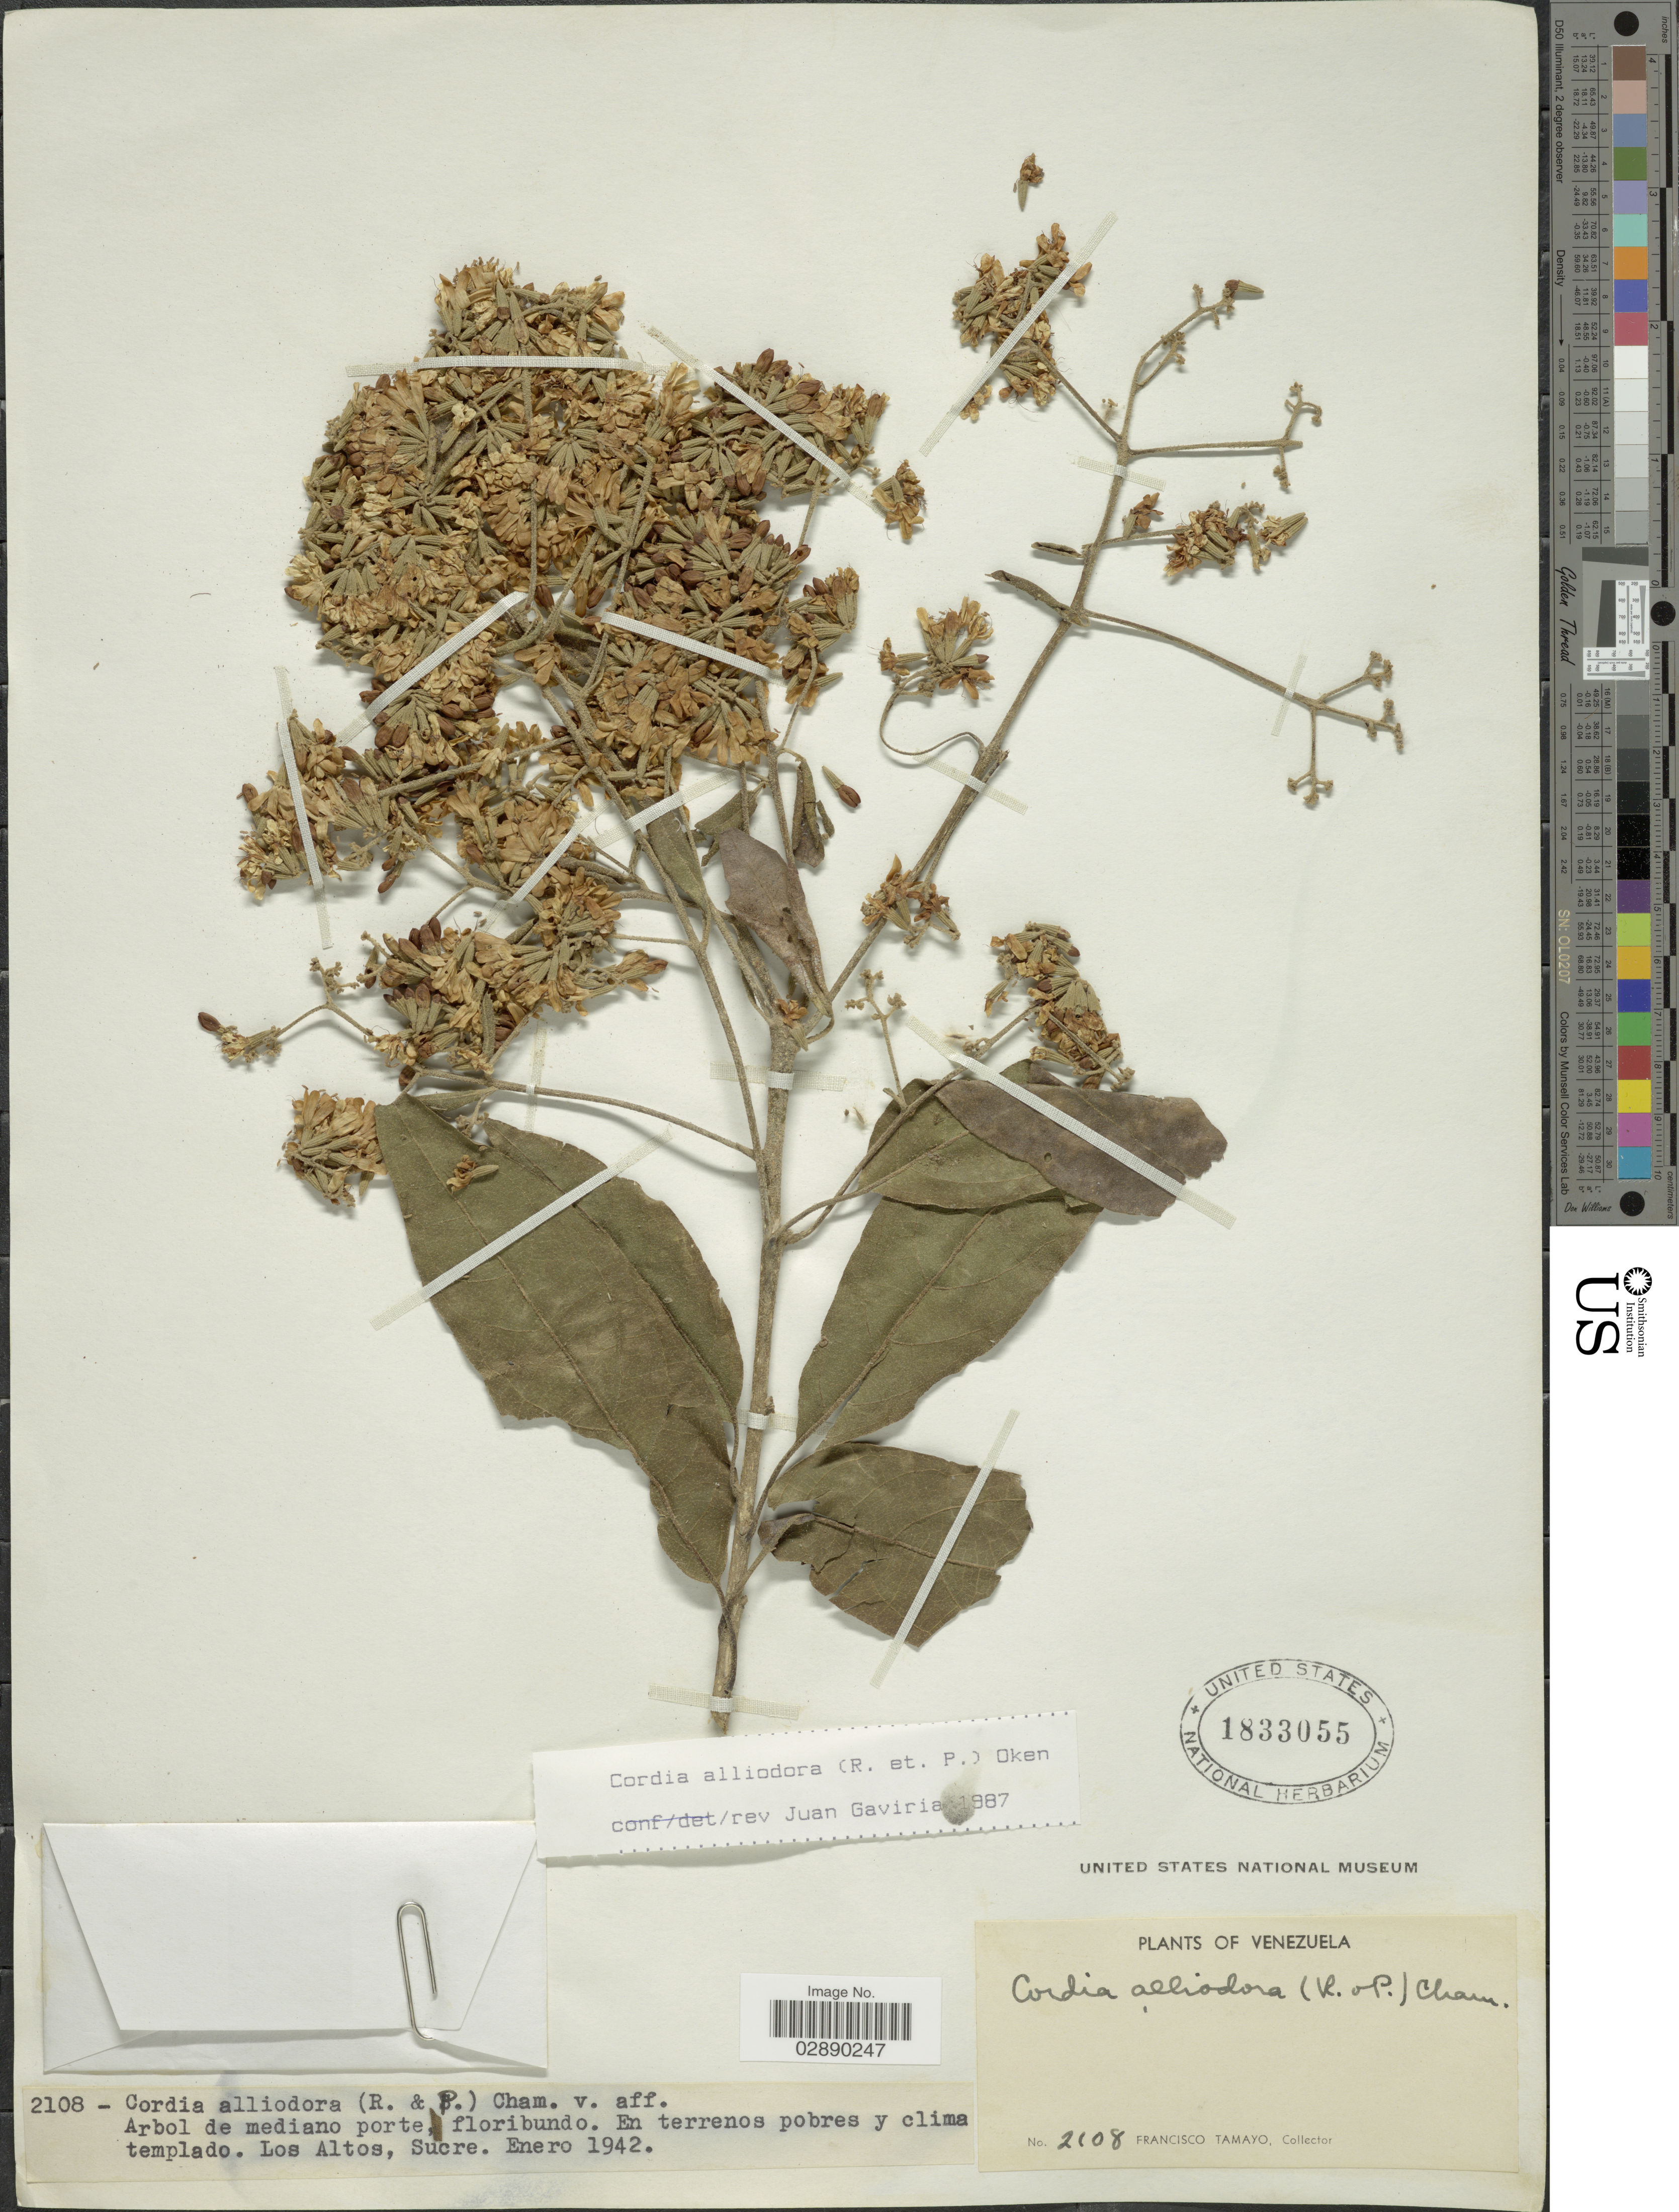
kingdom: Plantae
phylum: Tracheophyta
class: Magnoliopsida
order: Boraginales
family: Cordiaceae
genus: Cordia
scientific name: Cordia alliodora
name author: (Ruiz & Pav.) Oken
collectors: F. Tamayo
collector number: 2108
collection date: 1942-01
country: Venezuela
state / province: Sucre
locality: En terrenos pobres y climatemplado. Los Altos.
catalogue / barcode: US 1833055